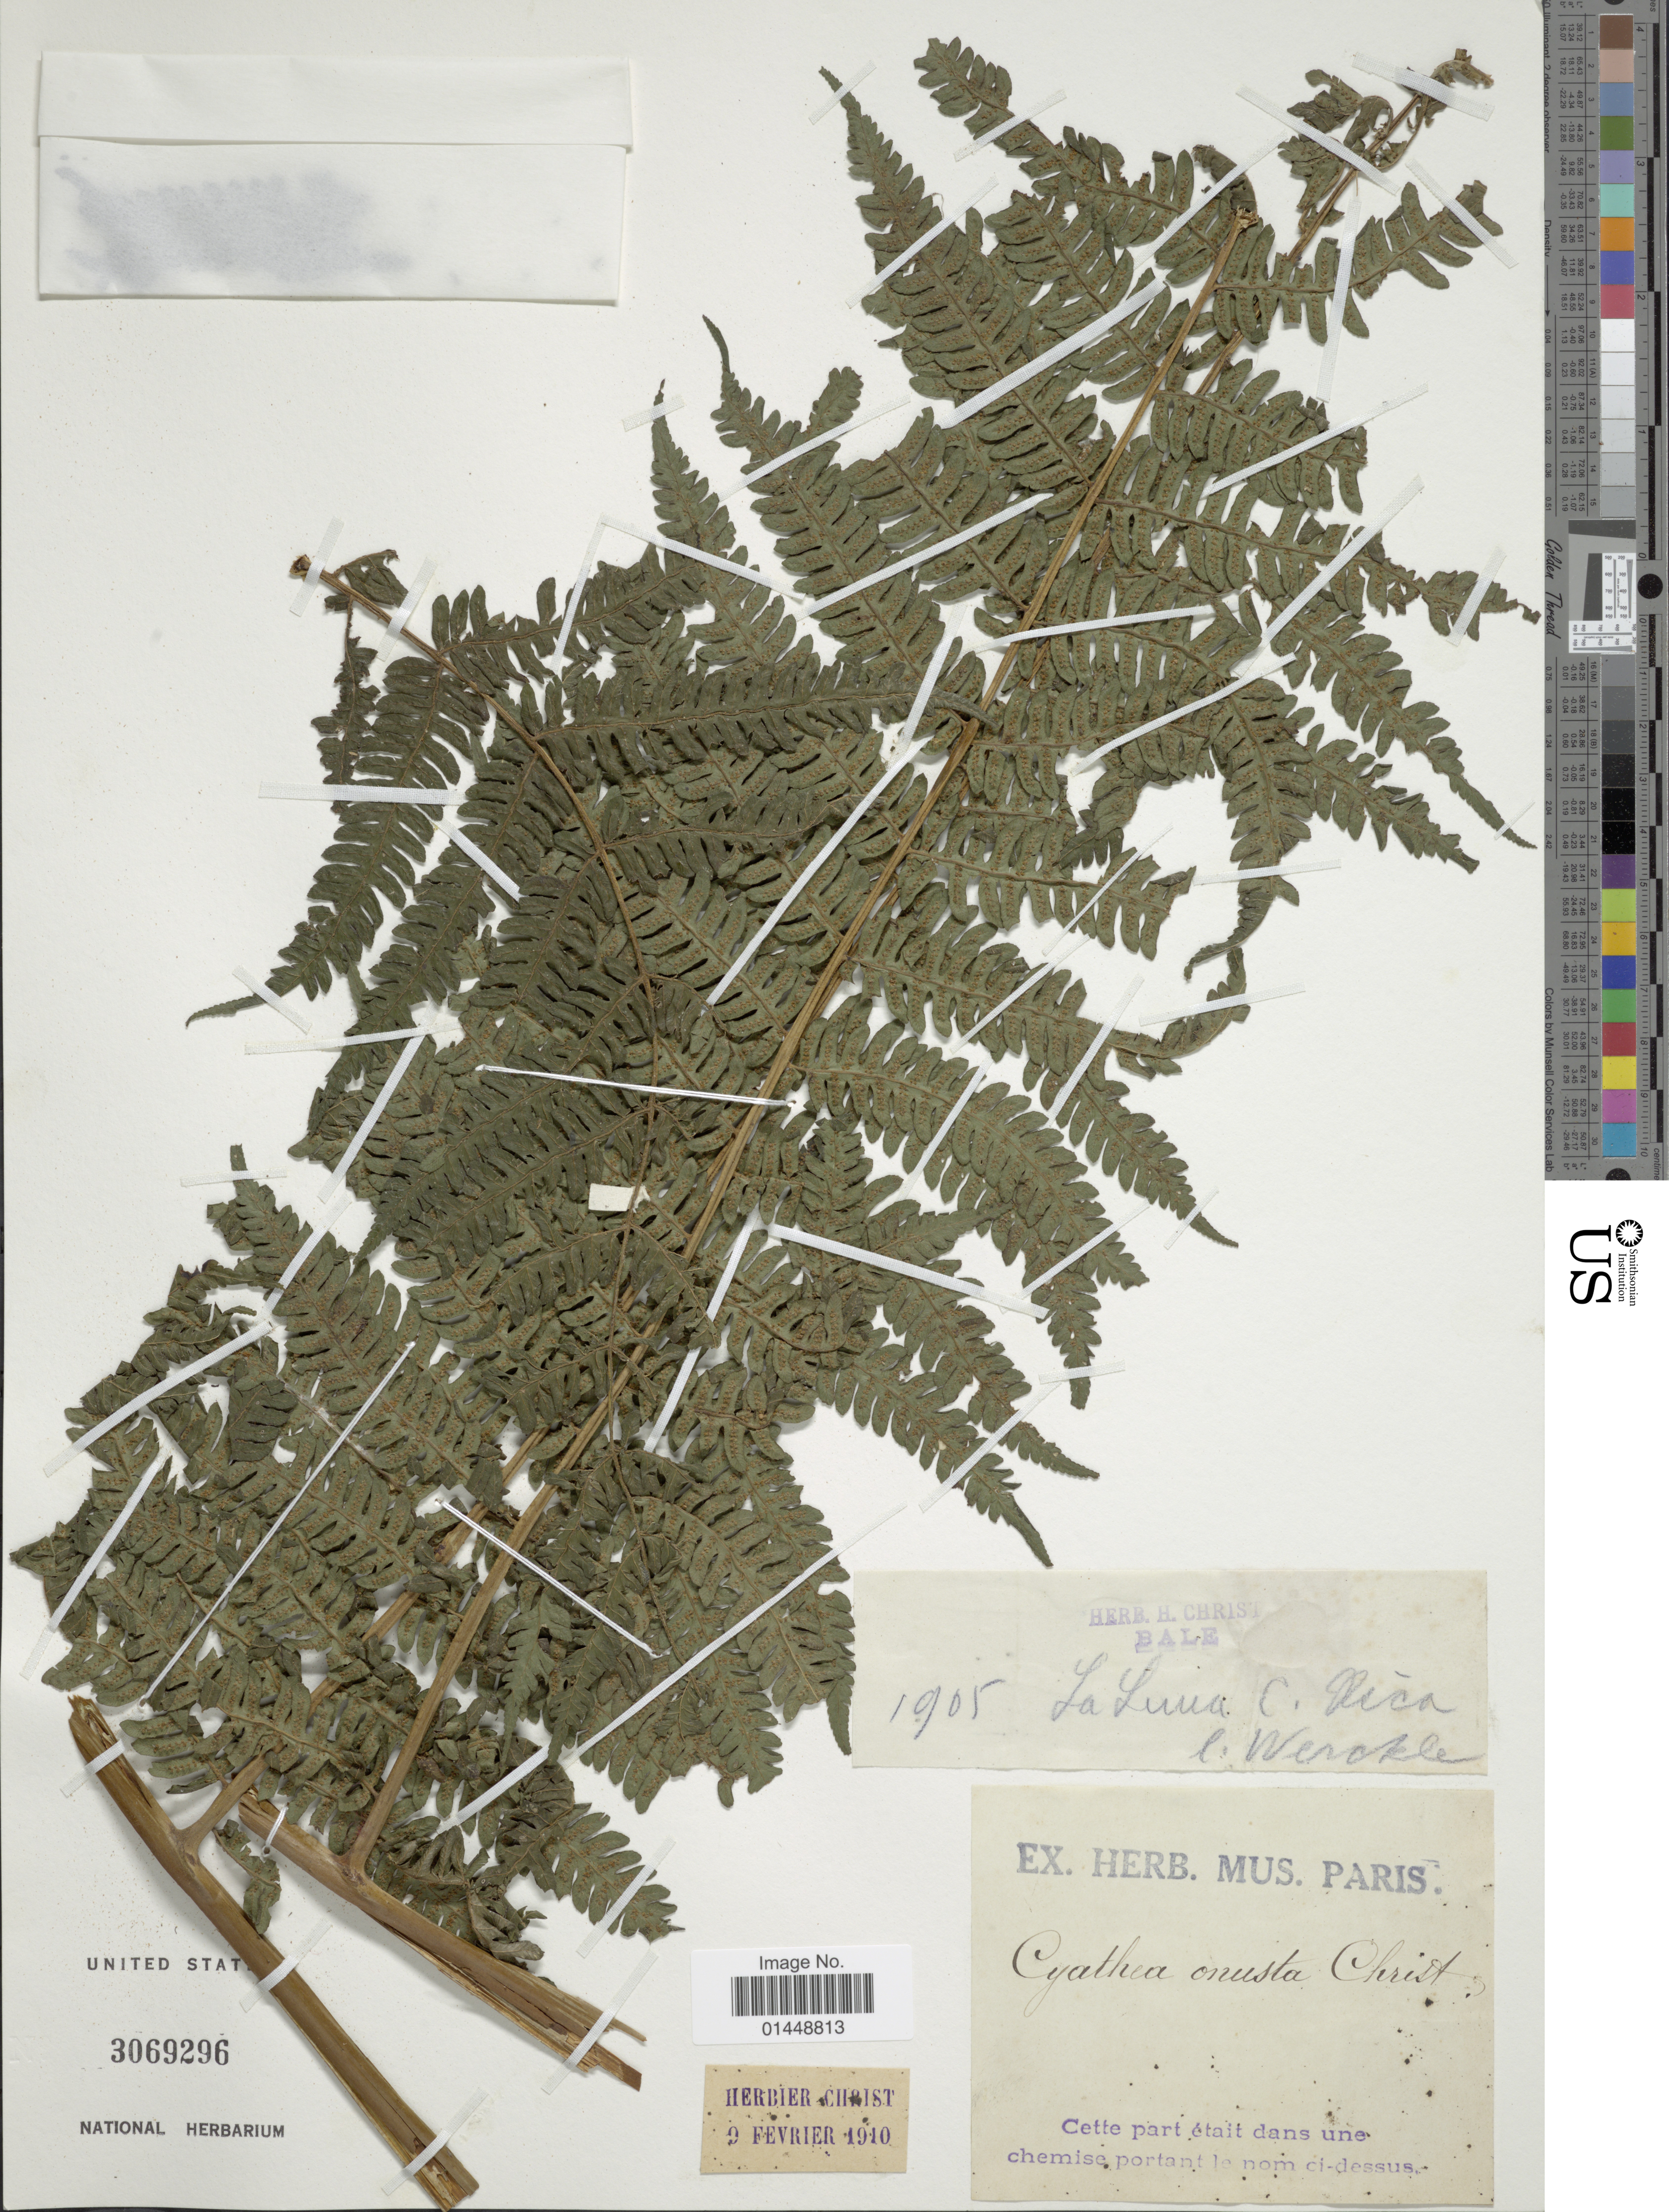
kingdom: Plantae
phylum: Tracheophyta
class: Polypodiopsida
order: Cyatheales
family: Cyatheaceae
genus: Cyathea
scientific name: Cyathea fulva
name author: (M. Martens & Galeotti) Fée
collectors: C. Wercklé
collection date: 1905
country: Costa Rica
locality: La Luna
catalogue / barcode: US 3069296